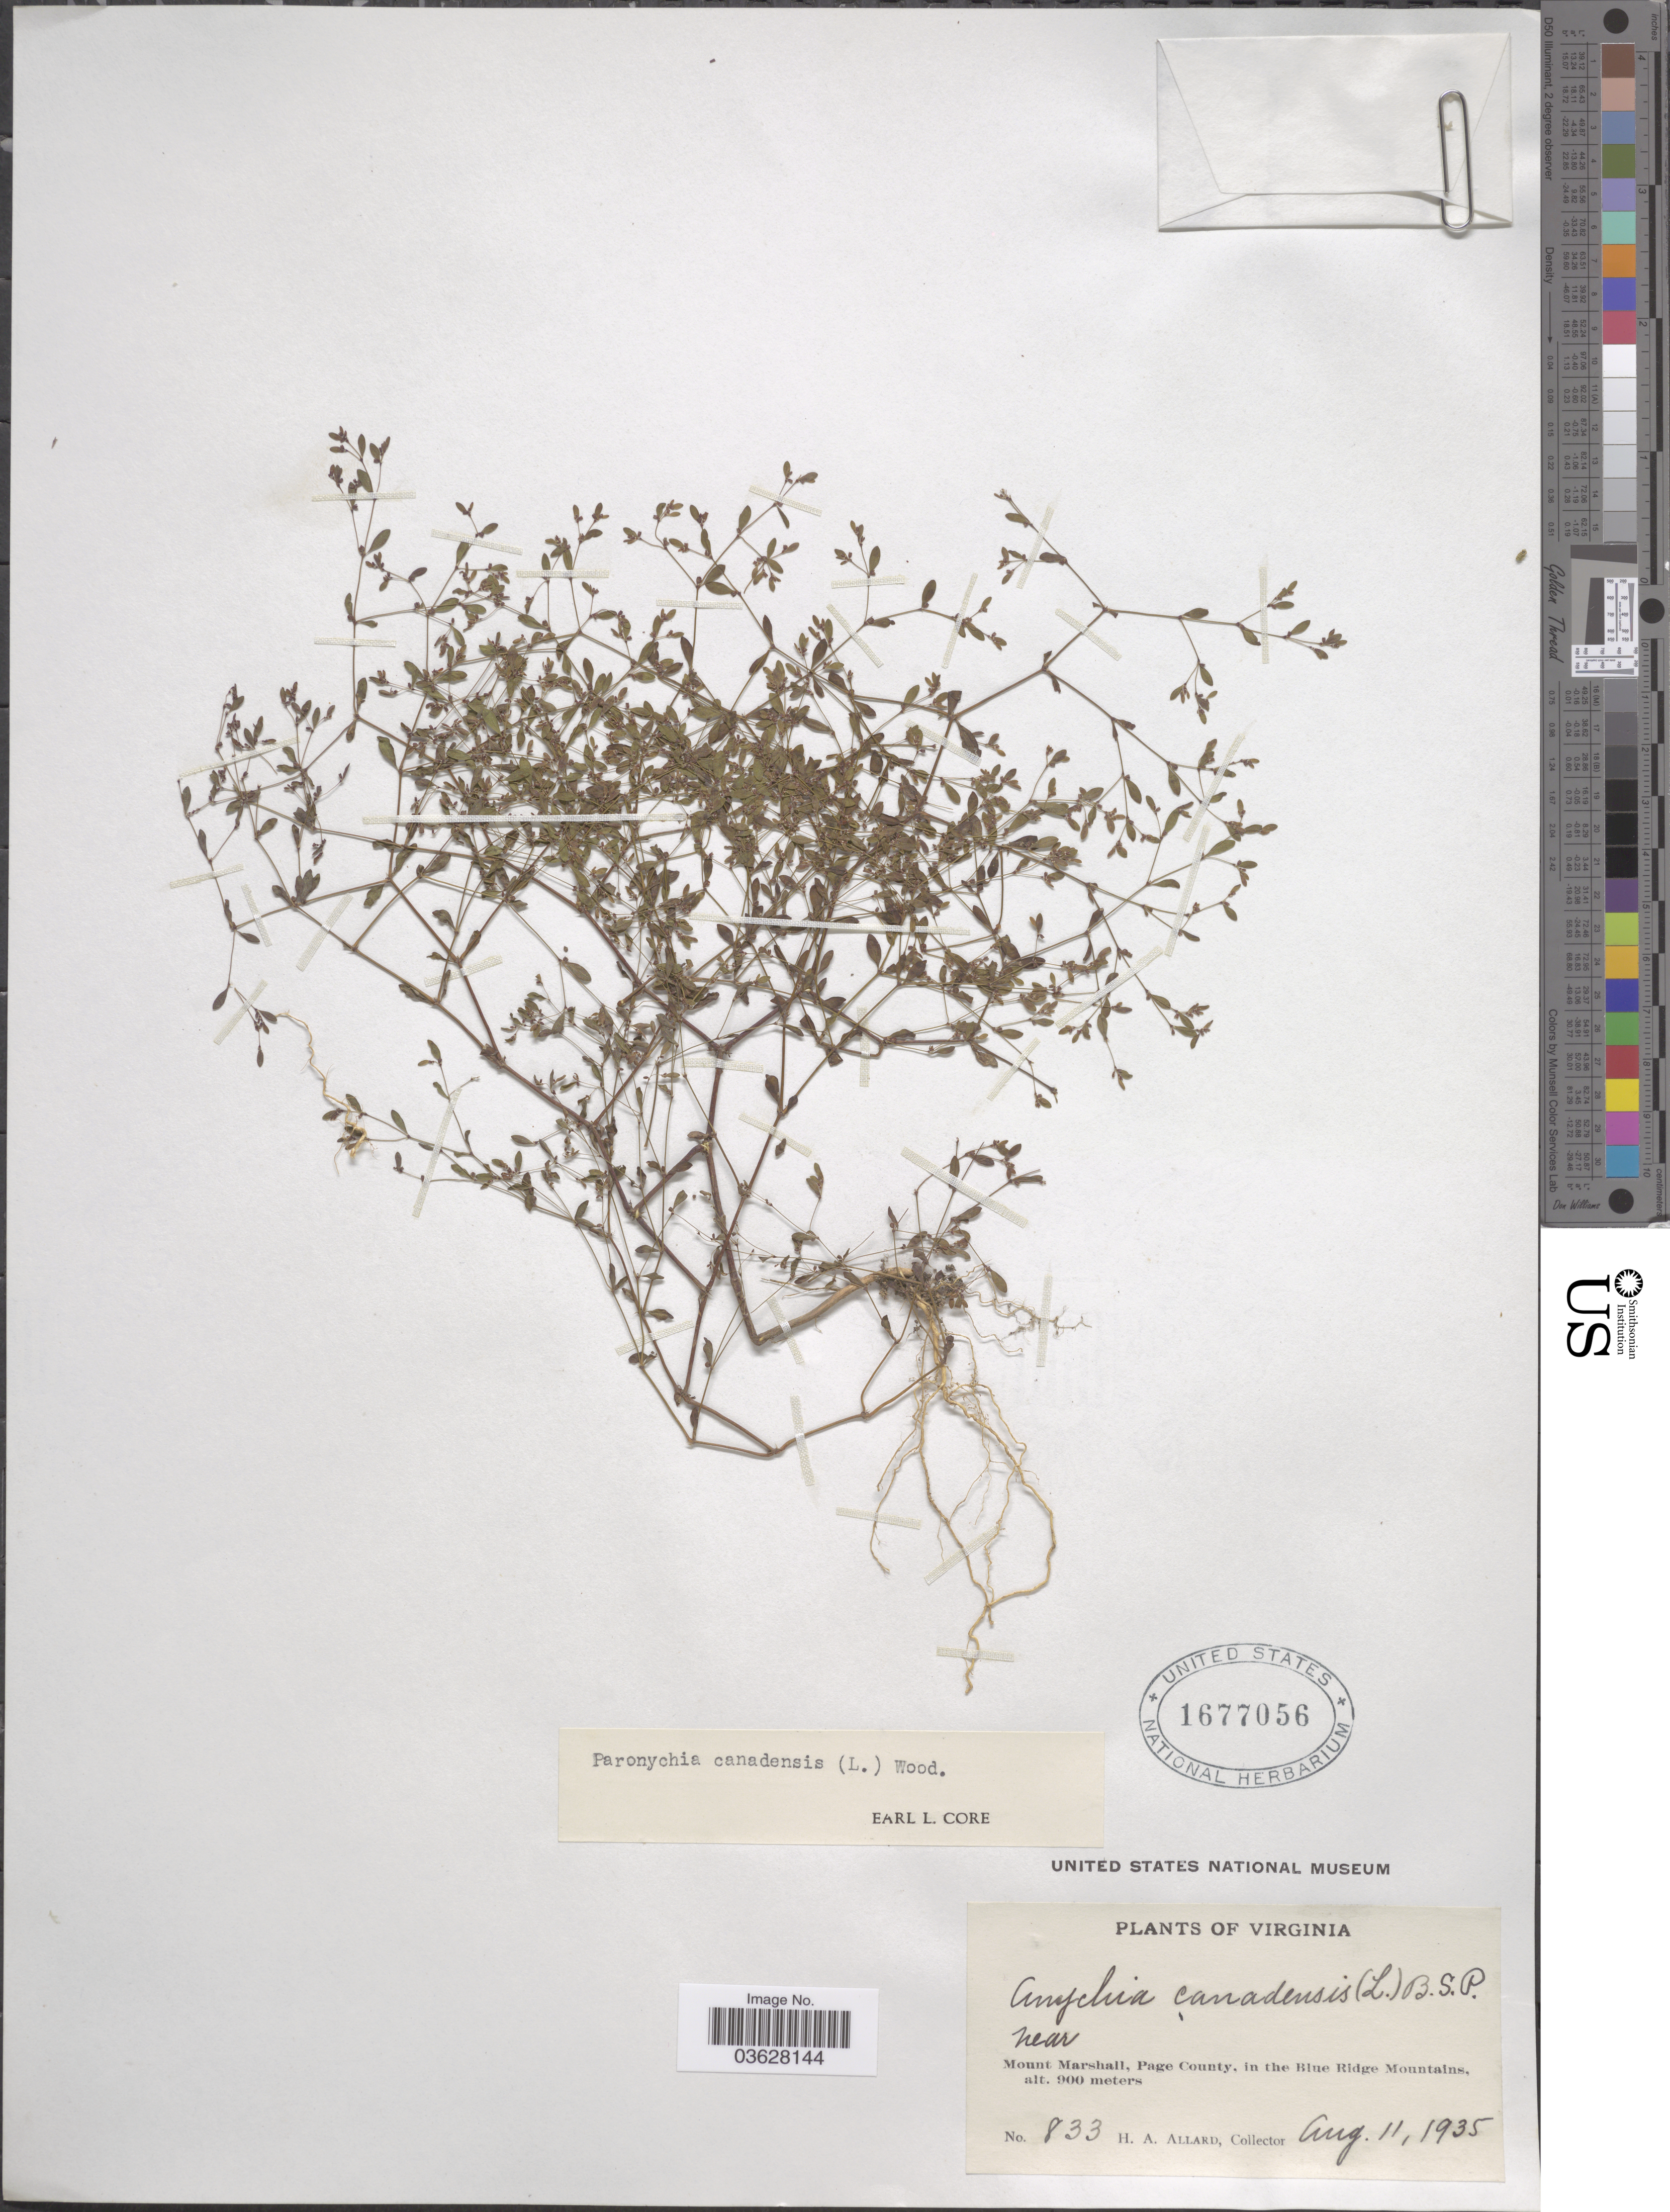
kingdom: Plantae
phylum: Tracheophyta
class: Magnoliopsida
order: Caryophyllales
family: Caryophyllaceae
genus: Paronychia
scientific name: Paronychia sp.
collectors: H. A. Allard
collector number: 833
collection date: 1935-08-11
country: United States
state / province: Virginia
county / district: Page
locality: Near Mount Marshall, in the Blue Ridge Mountains.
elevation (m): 900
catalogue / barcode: US 1677056